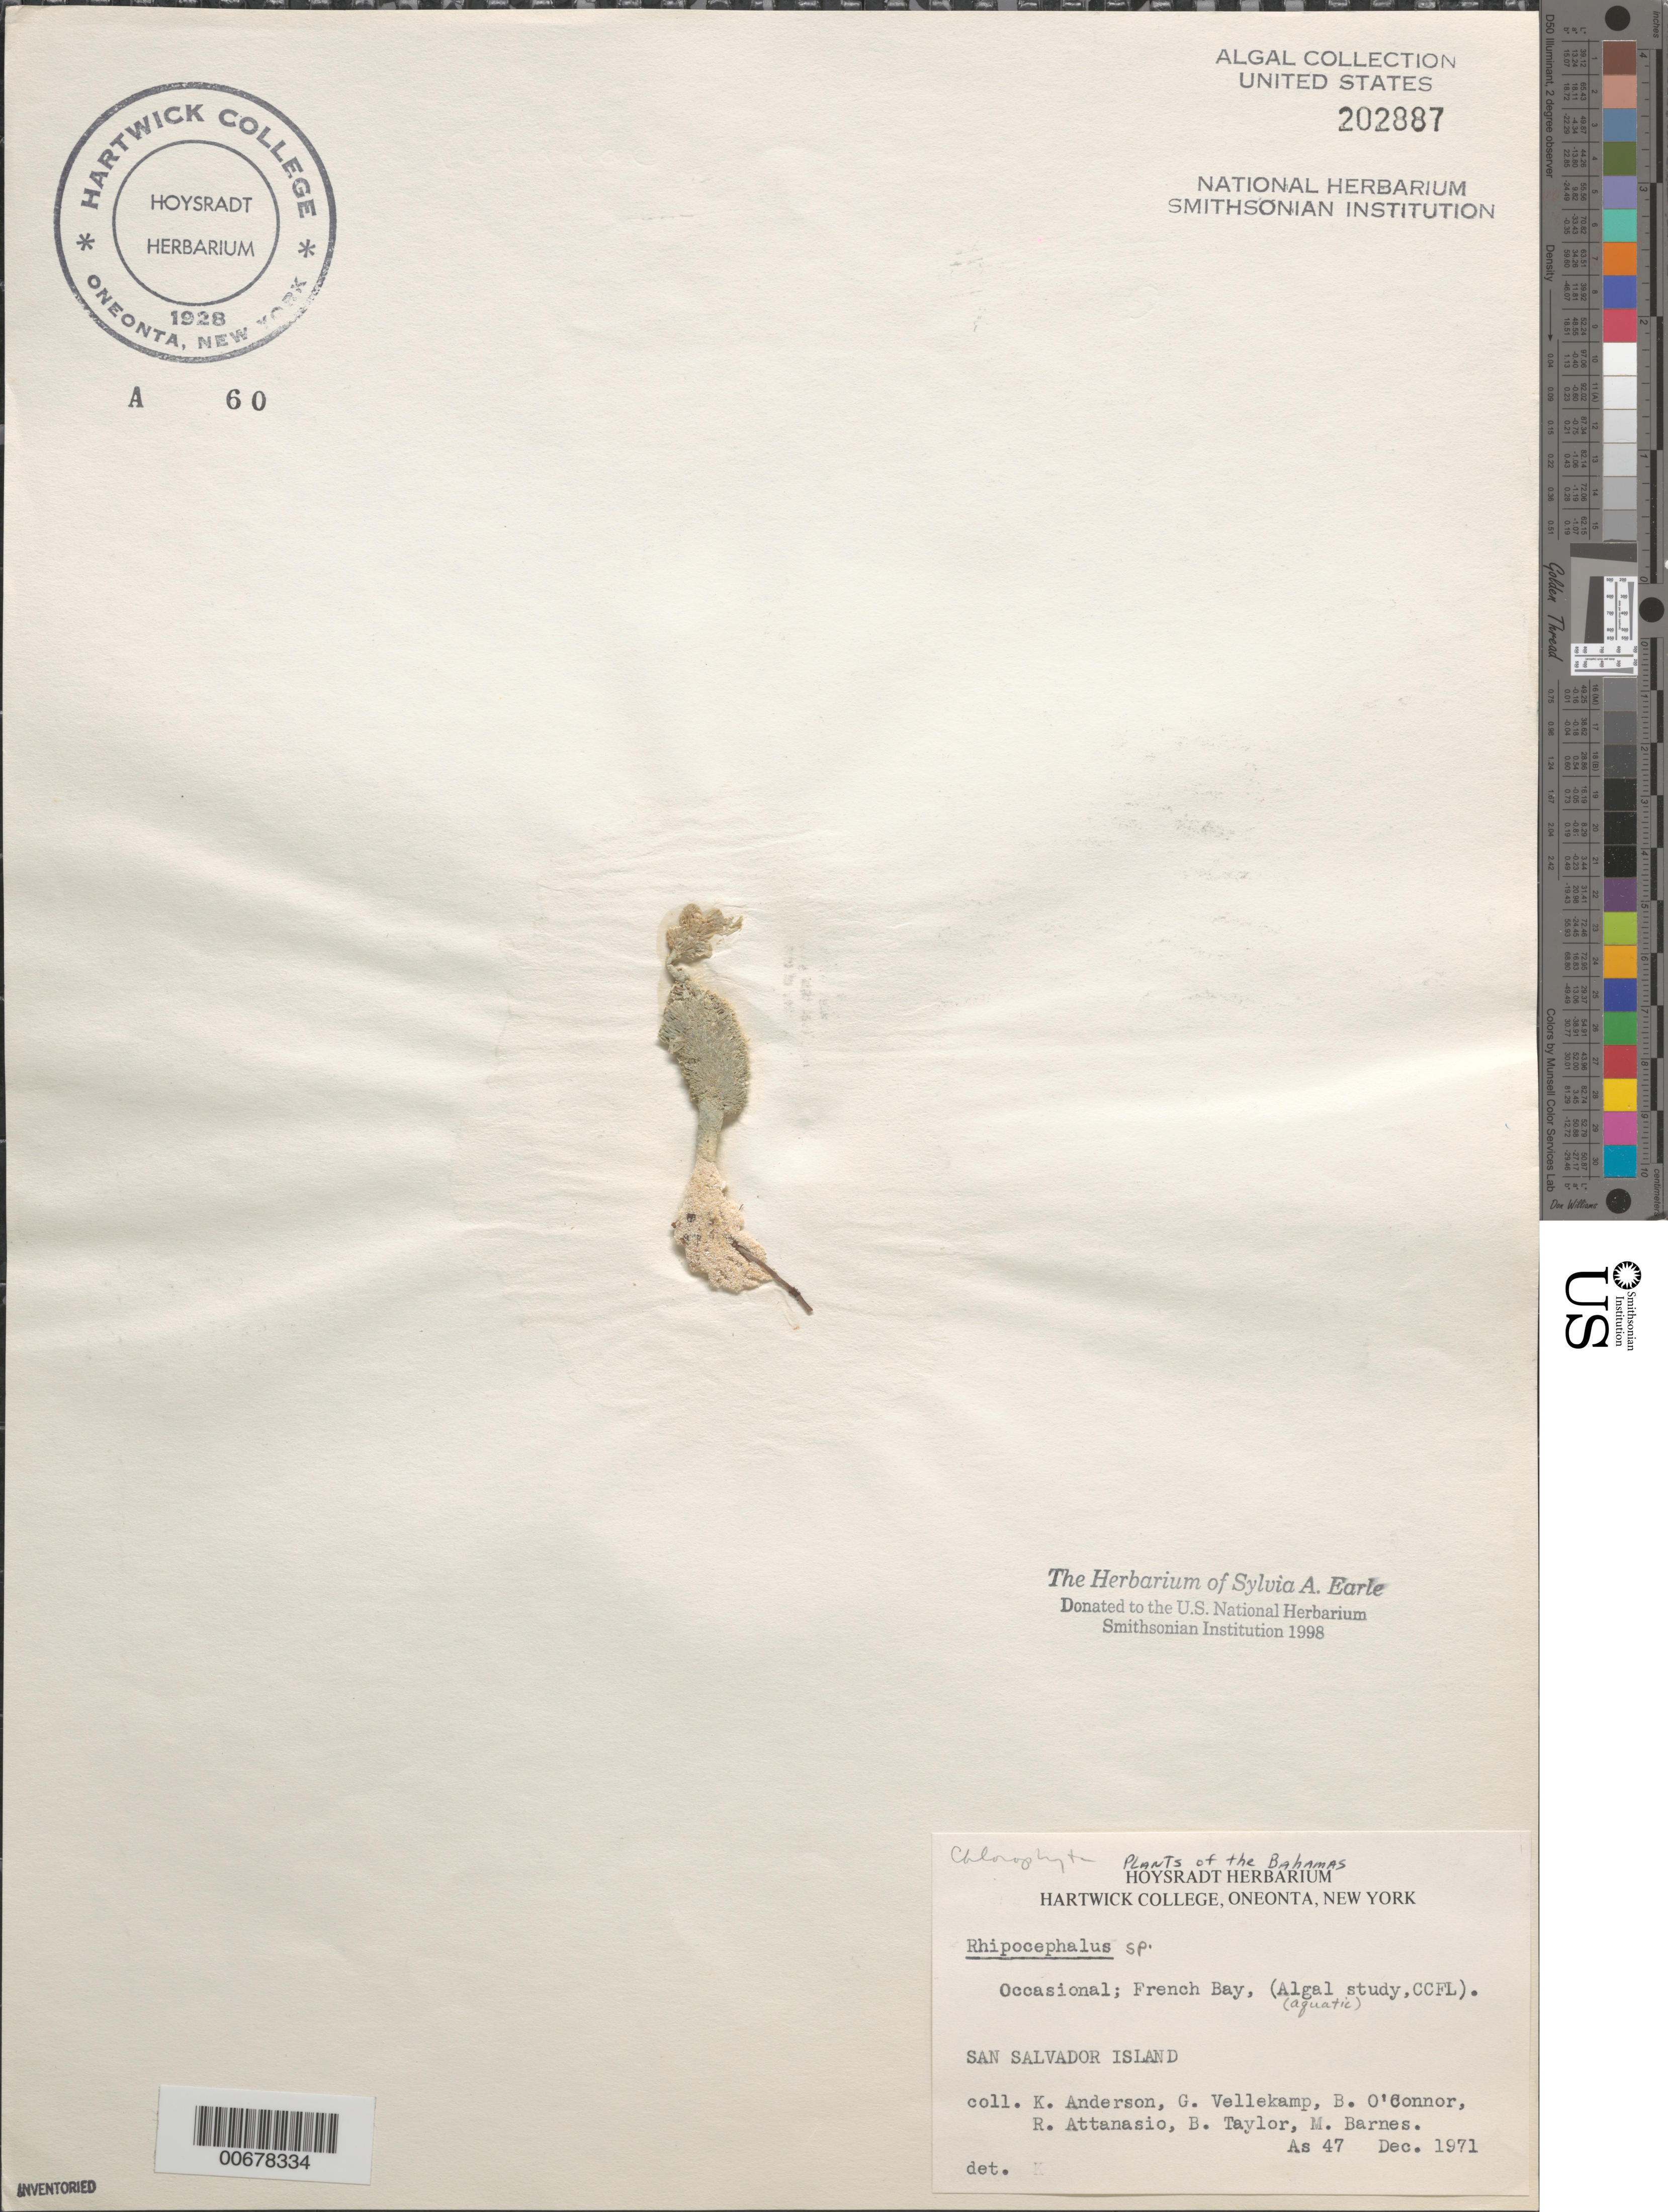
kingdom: Plantae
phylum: Chlorophyta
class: Ulvophyceae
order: Bryopsidales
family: Udoteaceae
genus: Rhipocephalus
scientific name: Rhipocephalus sp.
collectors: K. Anderson, G. Vellekamp, B. O'Connor, R. Attanasio, B. Taylor & M. Barnes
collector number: As 47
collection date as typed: Dec 1971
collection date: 1971-12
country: Bahamas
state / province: San Salvador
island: San Salvador Island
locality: French Bay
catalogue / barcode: US 202887